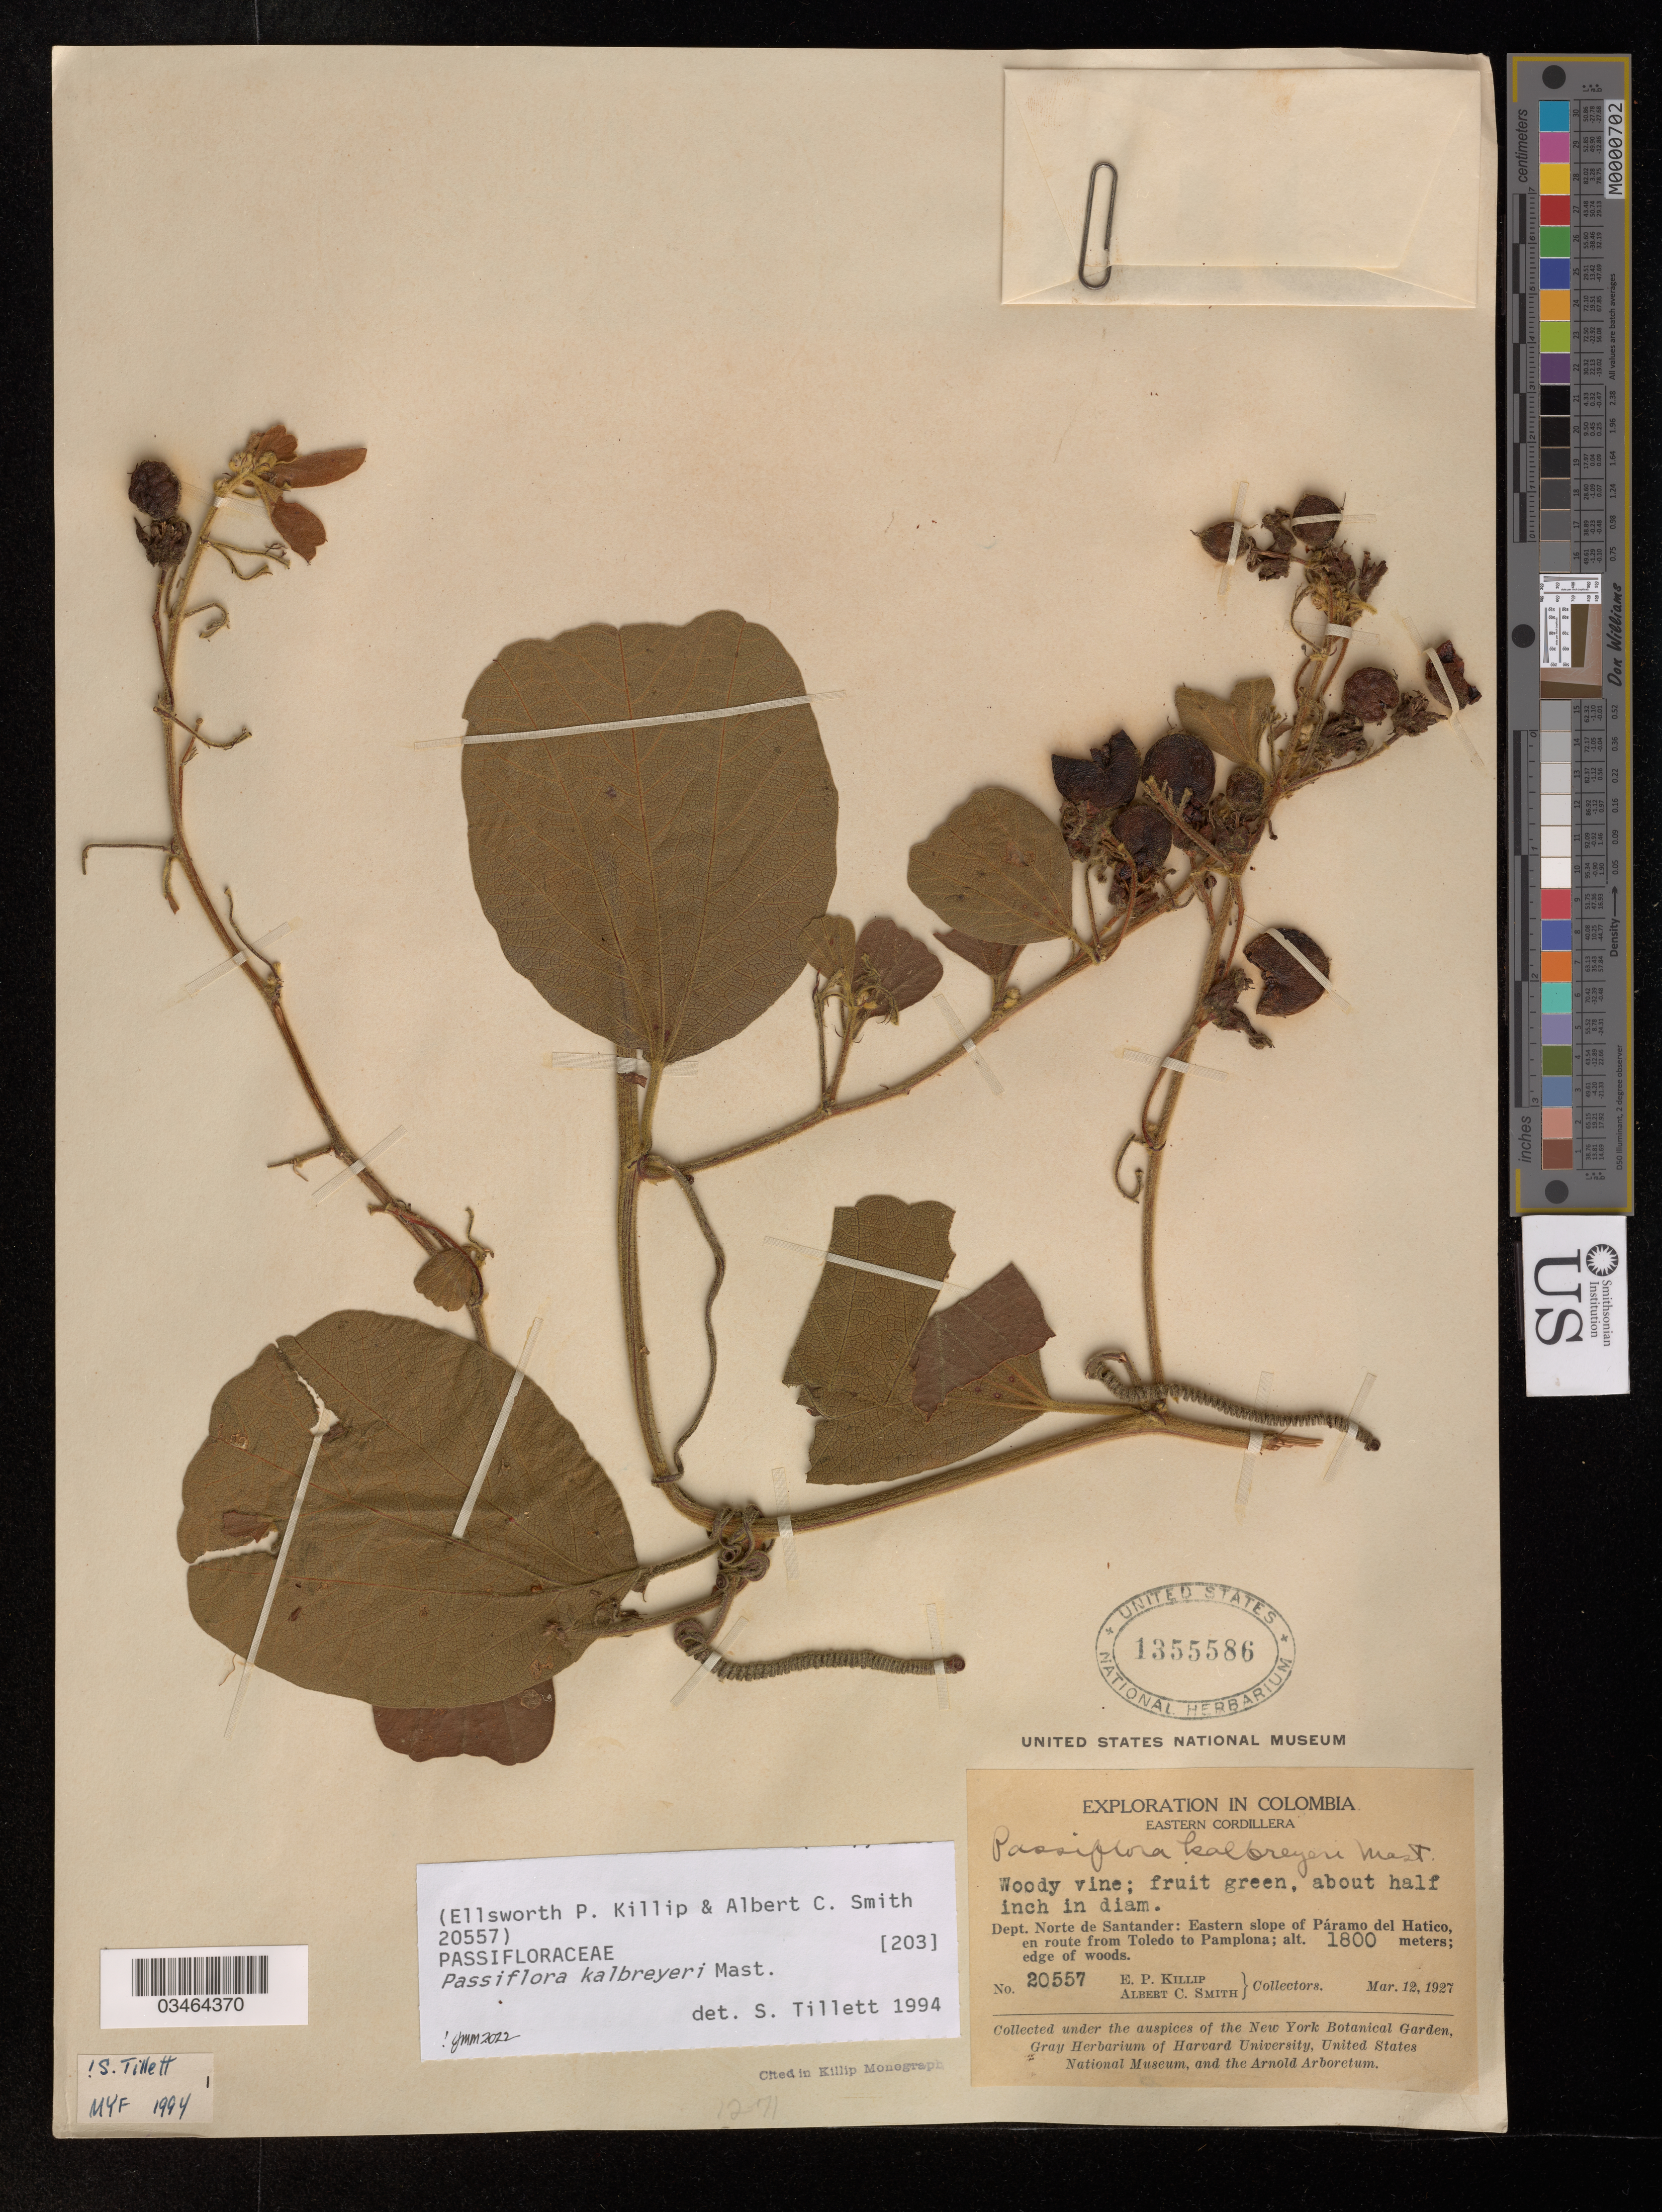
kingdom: Plantae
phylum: Tracheophyta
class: Magnoliopsida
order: Malpighiales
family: Passifloraceae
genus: Passiflora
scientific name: Passiflora kalbreyeri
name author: Mast.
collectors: E. P. Killip & A. C. Smith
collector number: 20557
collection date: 1927-03-12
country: Colombia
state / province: Norte de Santander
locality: Eastern slope of Páramo del Hatico, en route from Toledo to Pamplona.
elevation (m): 1800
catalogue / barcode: US 1355586